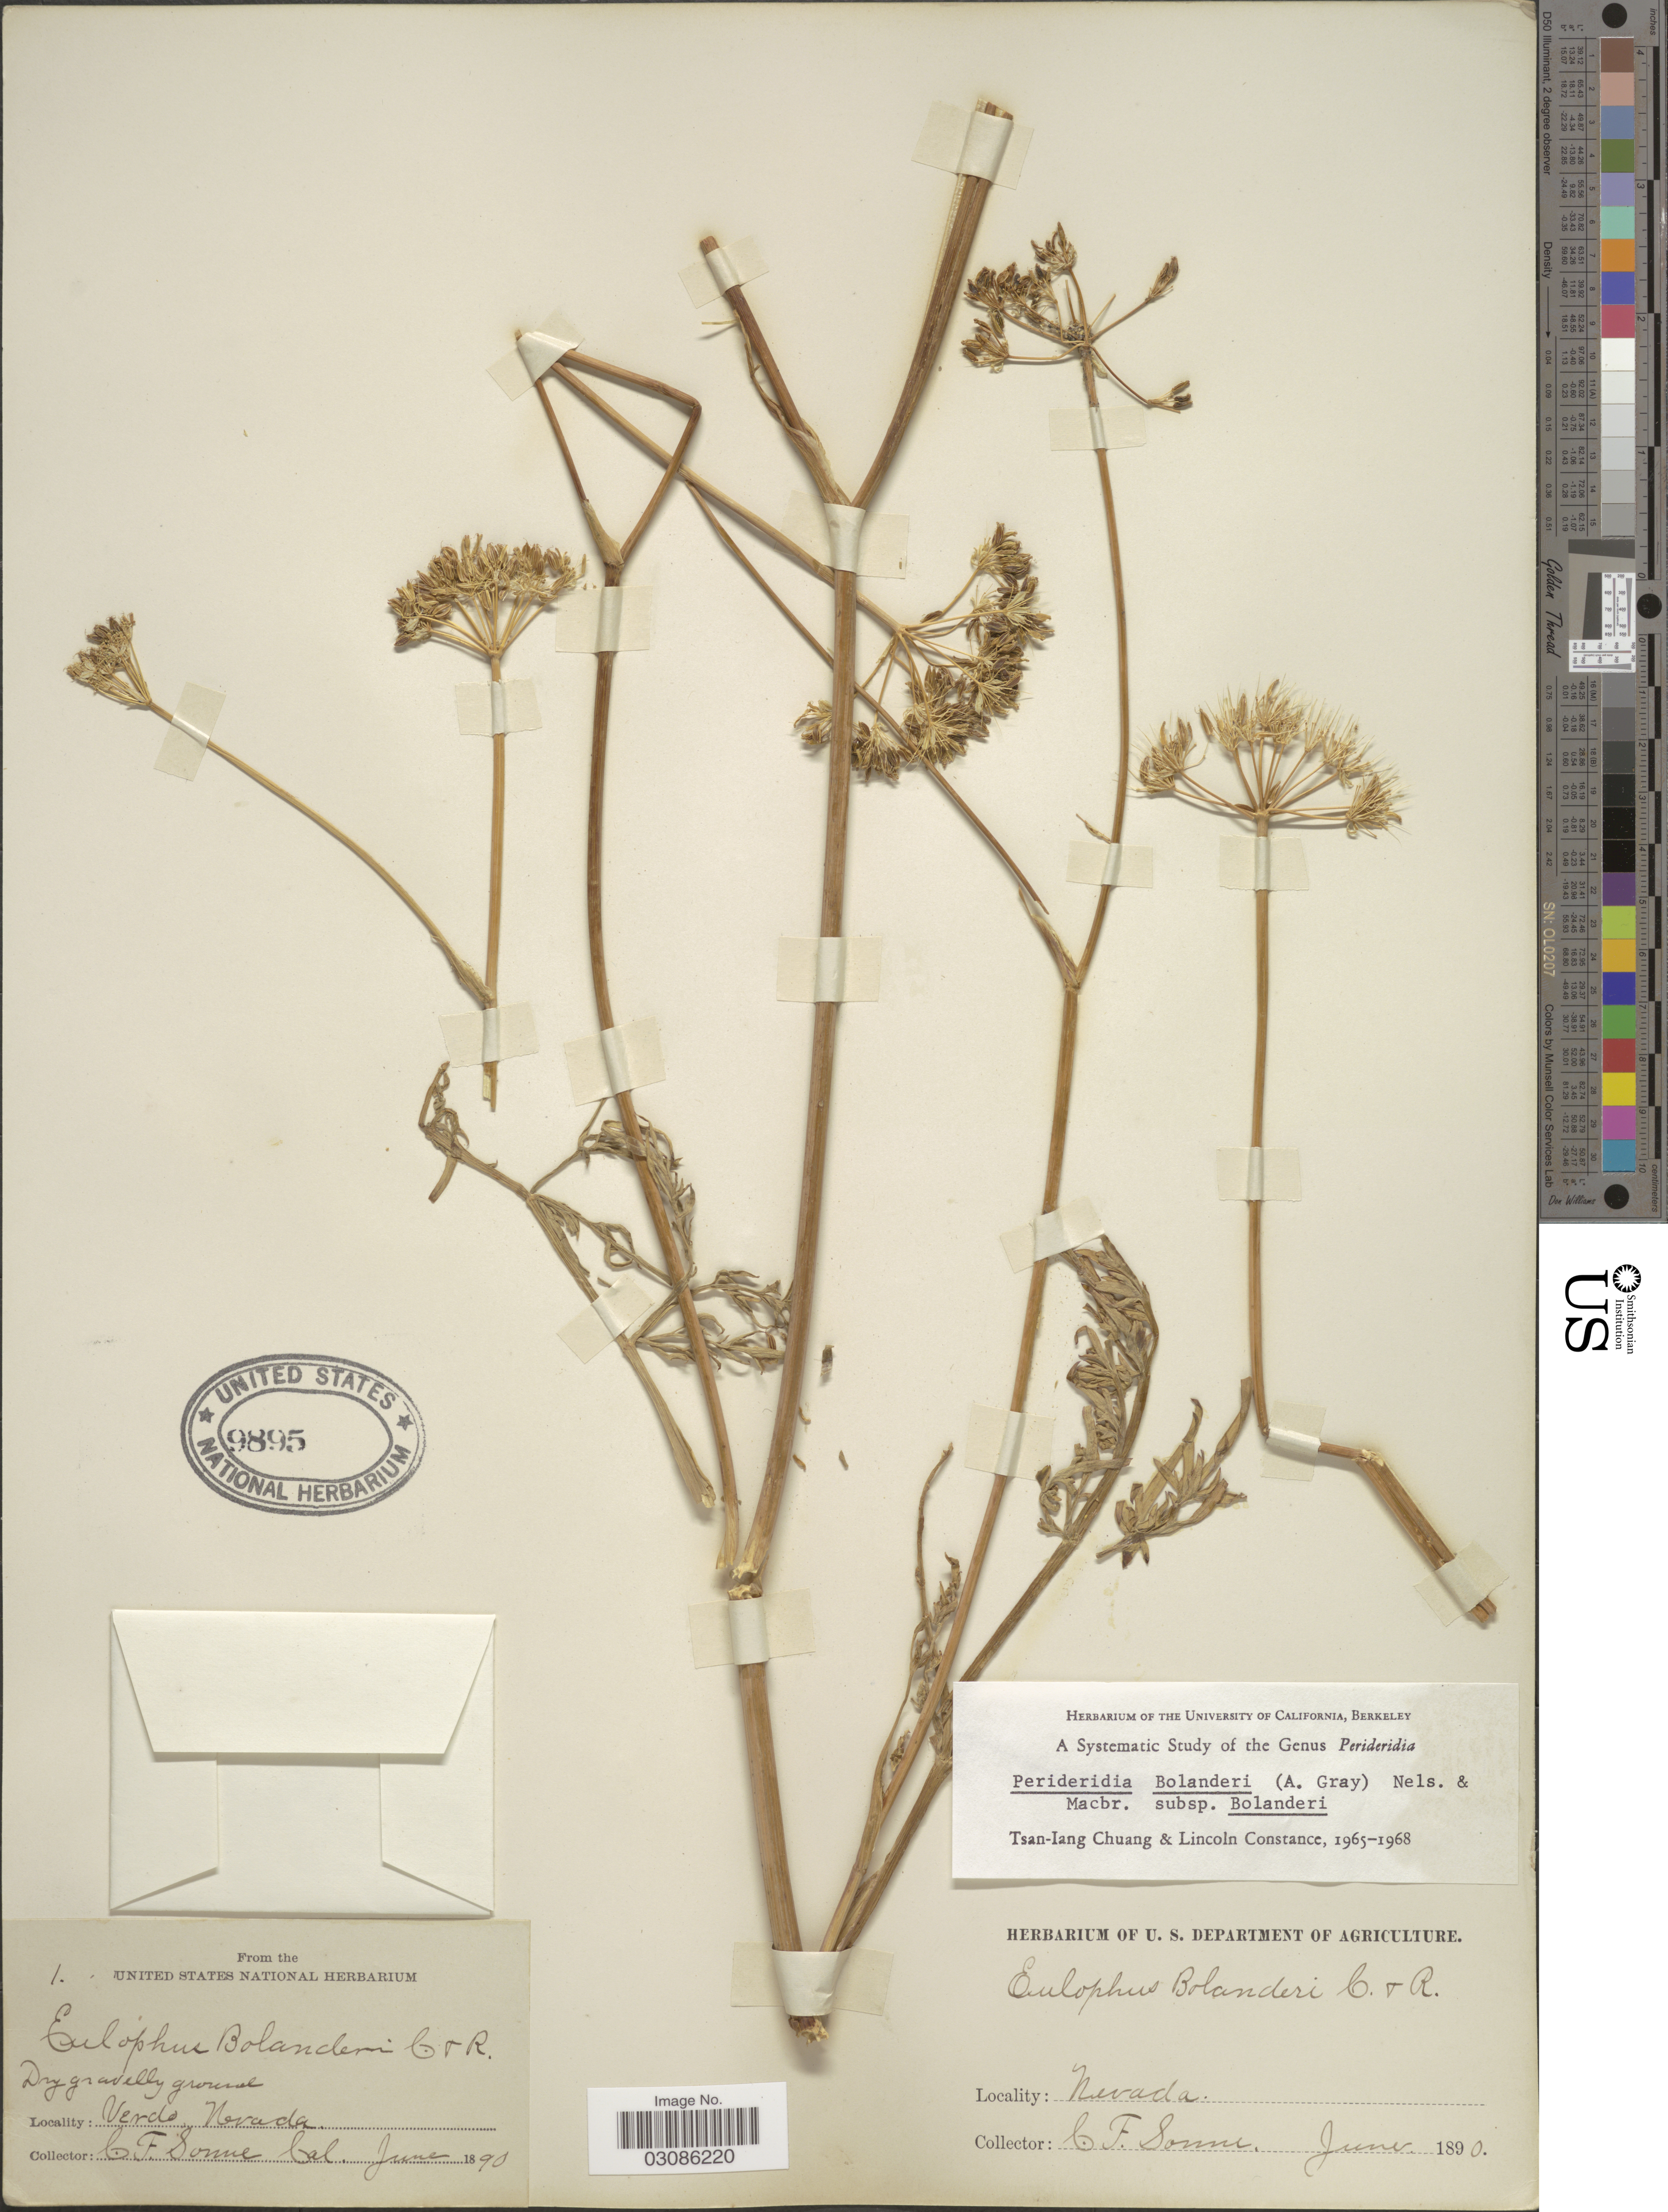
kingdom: Plantae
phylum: Tracheophyta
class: Magnoliopsida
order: Apiales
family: Apiaceae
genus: Perideridia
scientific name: Perideridia bolanderi subsp. bolanderi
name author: (A. Gray) A. Nelson & J.F. Macbr.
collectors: C. Sonne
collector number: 1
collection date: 1890-06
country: United States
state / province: Nevada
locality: Verdo, Nevada.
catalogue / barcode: US 9895